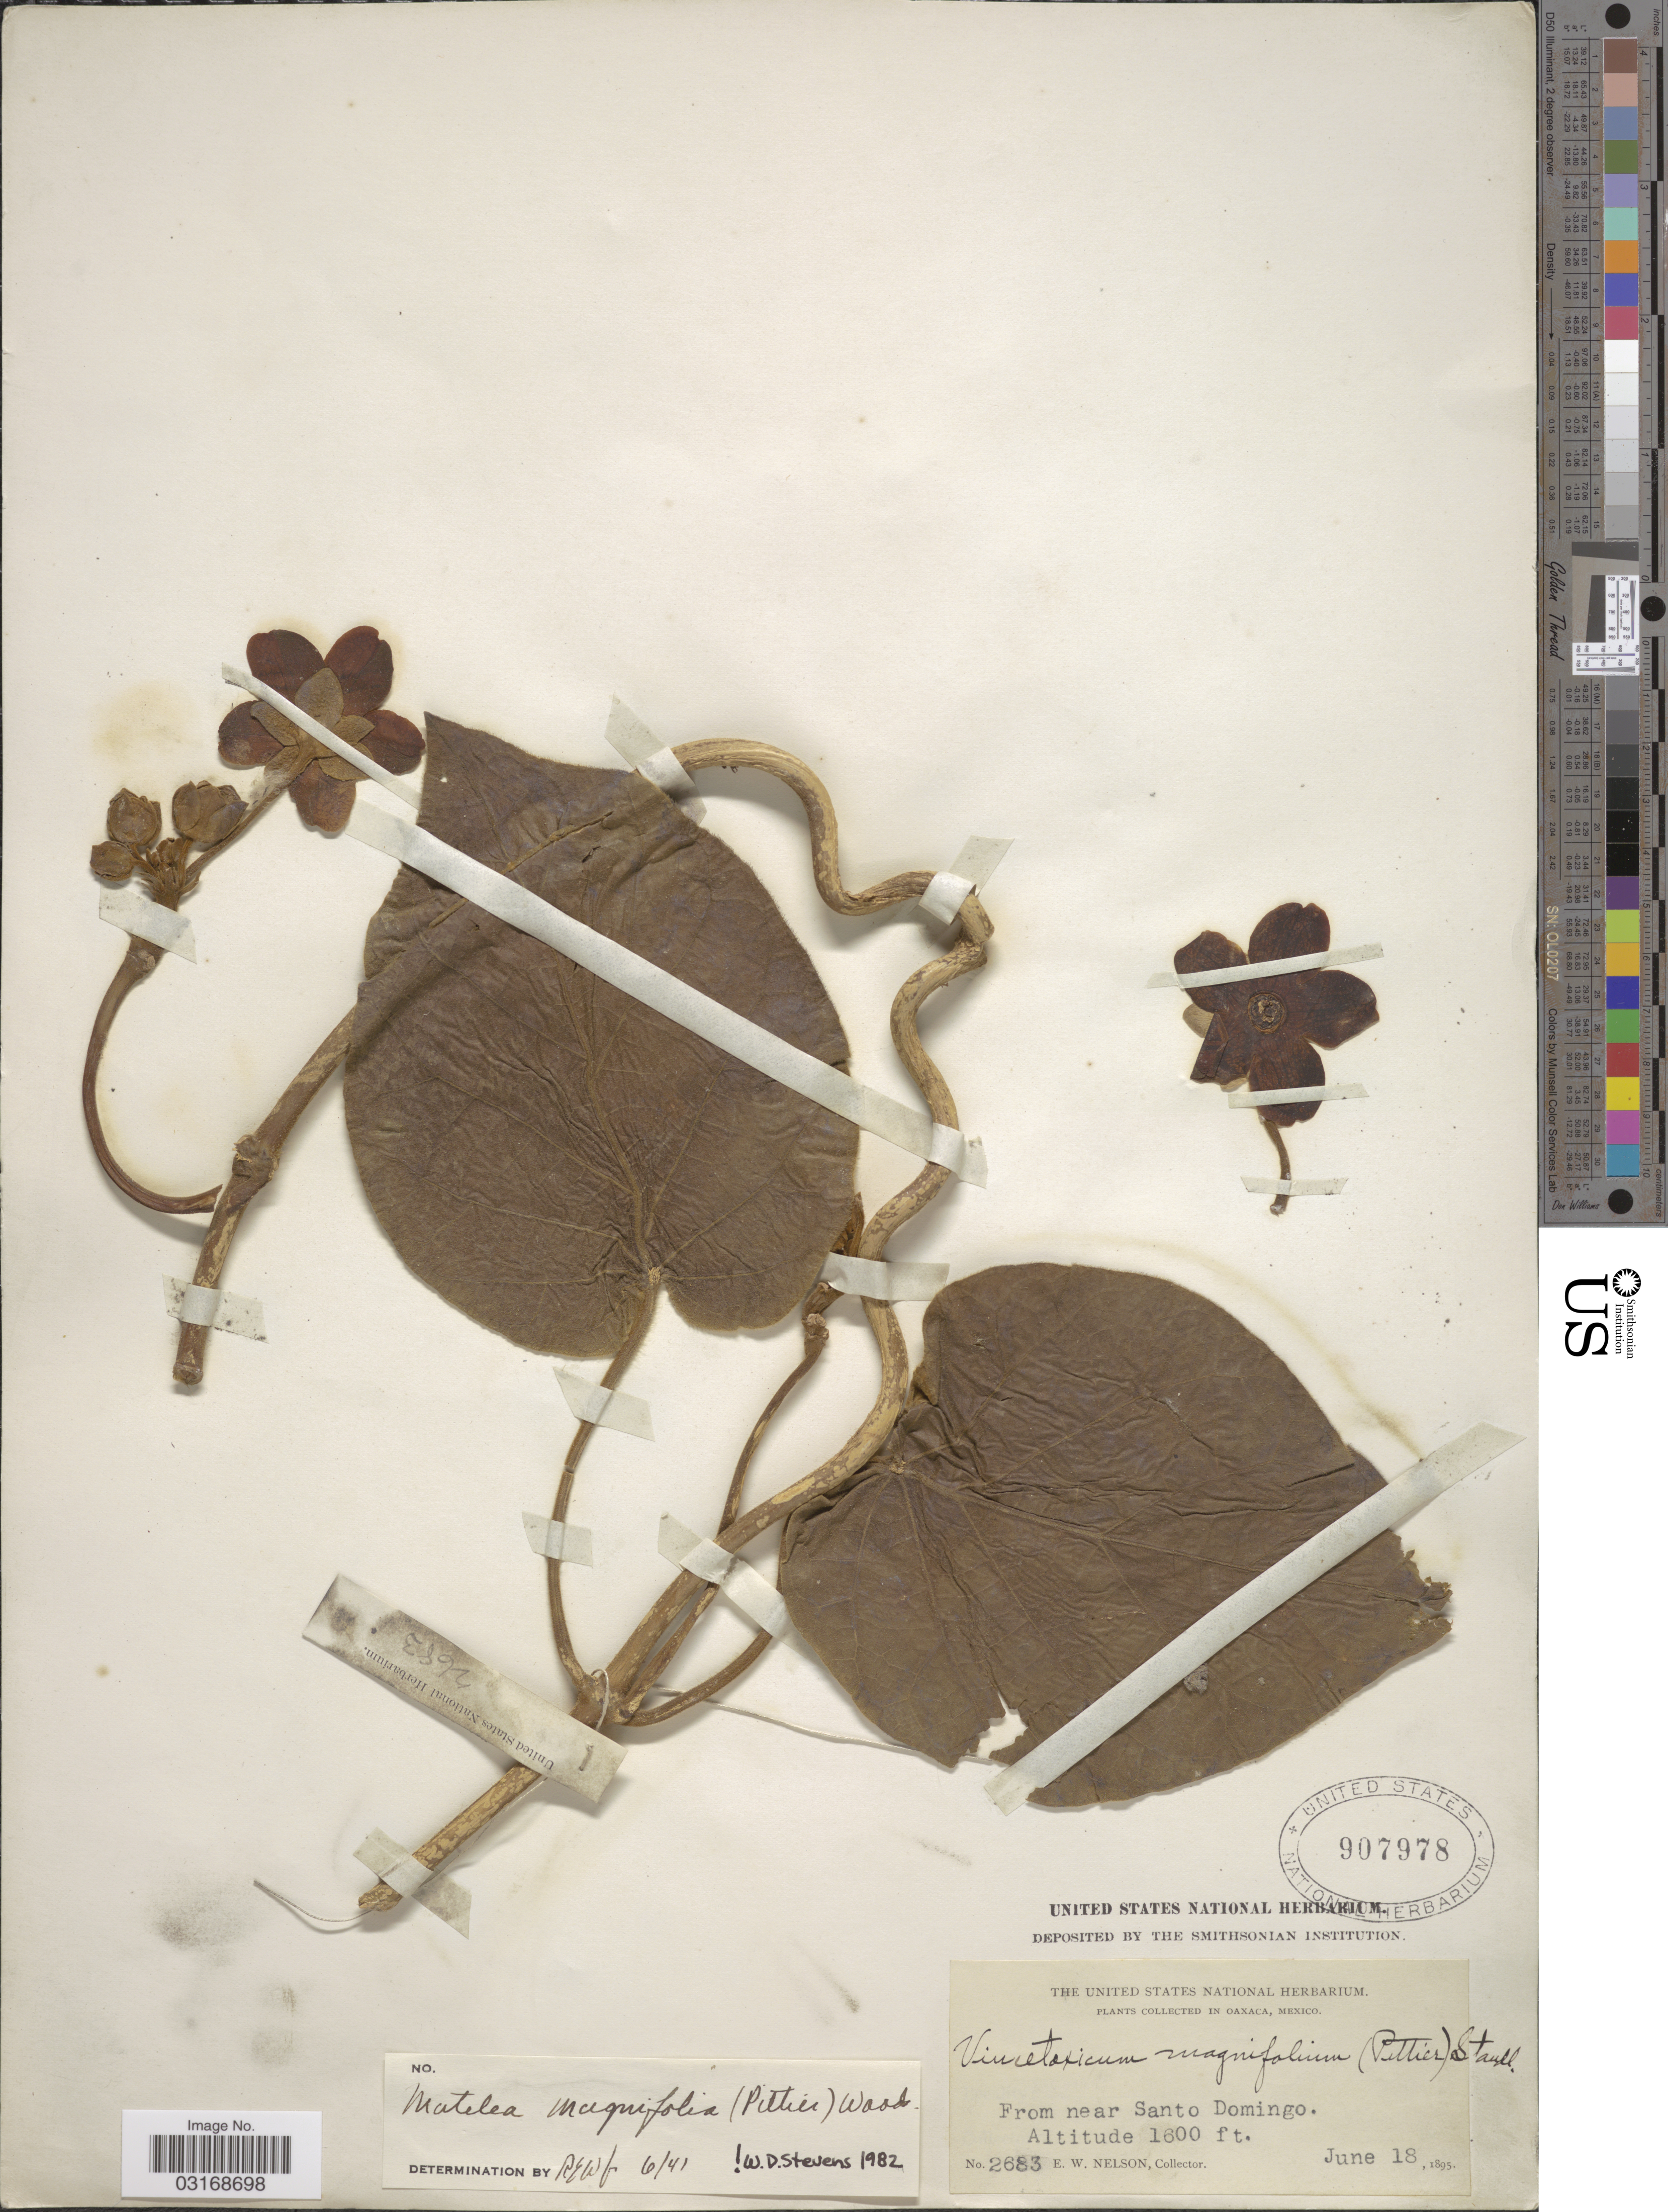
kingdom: Plantae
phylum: Tracheophyta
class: Magnoliopsida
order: Gentianales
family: Apocynaceae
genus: Matelea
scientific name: Matelea magnifolia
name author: (Pittier) Woodson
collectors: E. W. Nelson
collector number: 2683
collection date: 1895-06-18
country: Mexico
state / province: Oaxaca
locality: Near Santo Domingo.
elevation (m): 488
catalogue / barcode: US 907978